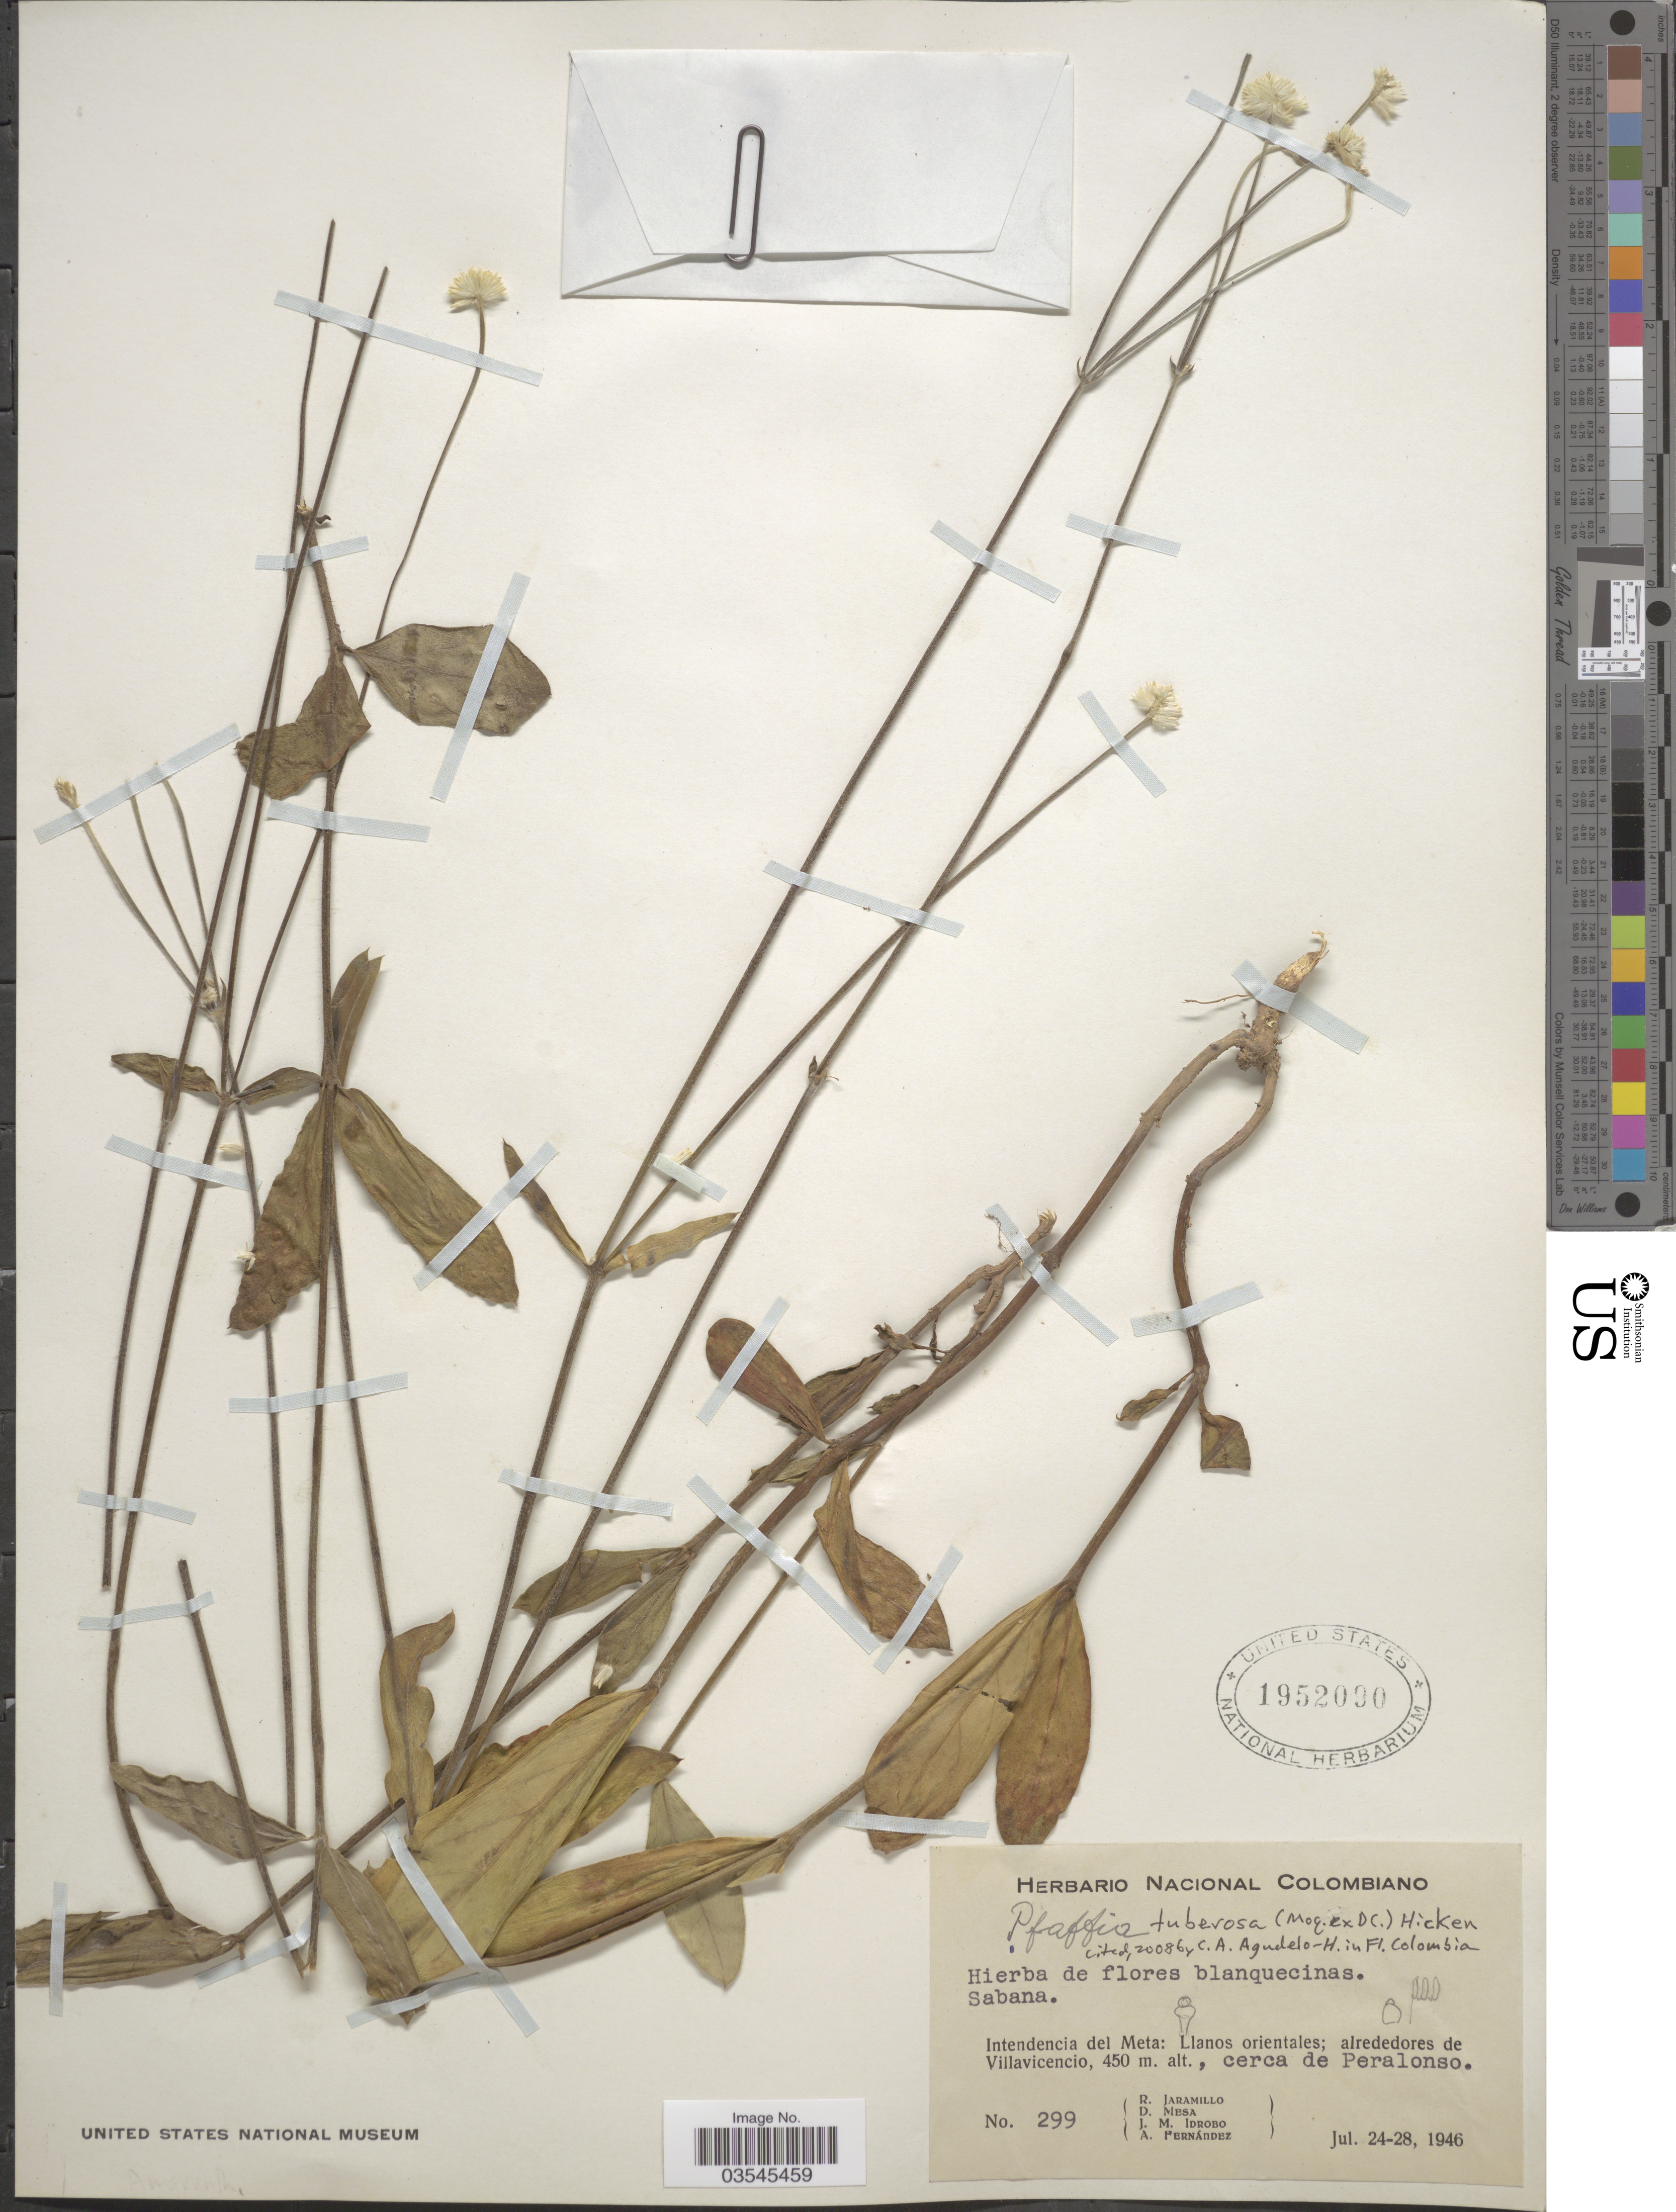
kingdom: Plantae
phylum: Tracheophyta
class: Magnoliopsida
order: Caryophyllales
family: Amaranthaceae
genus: Pfaffia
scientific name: Pfaffia tuberosa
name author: (Moq. ex DC.) Hicken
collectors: R. Jaramillo, D. Mesa, J. M. Idrobo & A. Fernández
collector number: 299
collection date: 1946-07-24/1946-07-28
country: Colombia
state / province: Meta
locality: Intendencia del Meta: Llanos orientales; alrededores de Villavicencio, cerca de Peralonso.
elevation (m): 450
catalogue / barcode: US 1952090